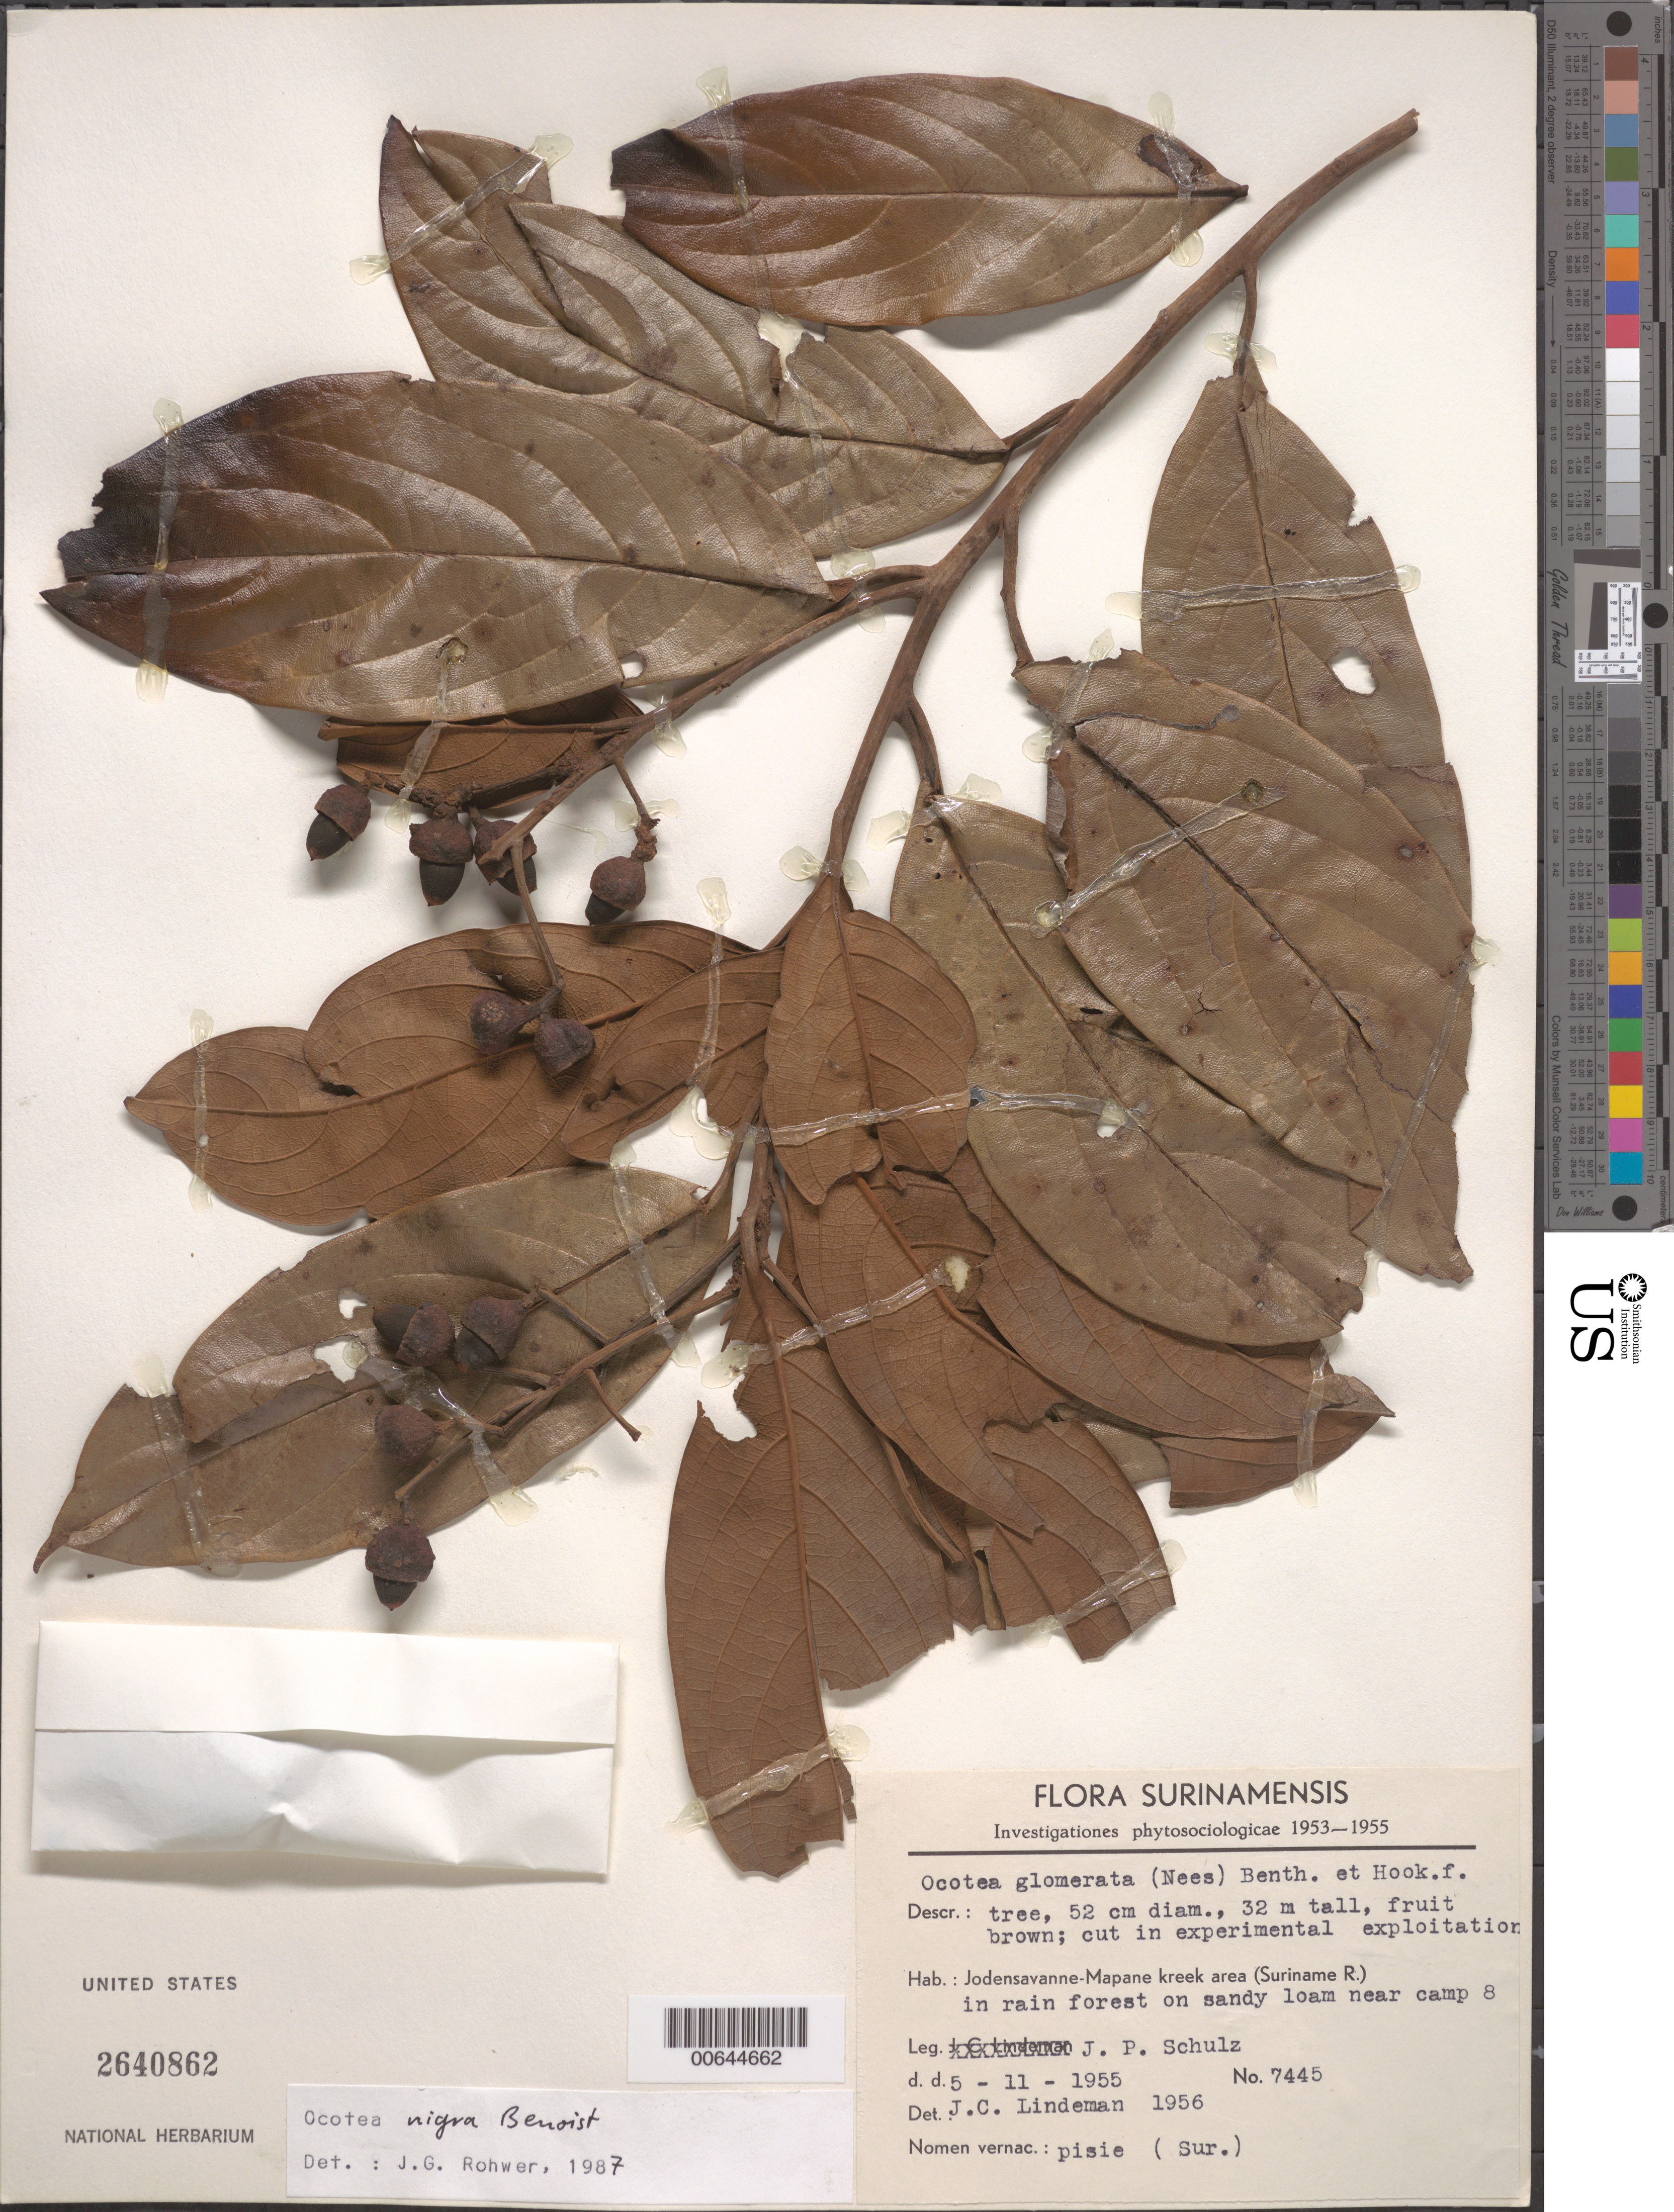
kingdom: Plantae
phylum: Tracheophyta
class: Magnoliopsida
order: Laurales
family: Lauraceae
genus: Ocotea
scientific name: Ocotea nigra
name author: Benoist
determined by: Rohwer, J. G.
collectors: J. C. Lindeman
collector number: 7445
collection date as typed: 11-May-55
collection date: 1955-05-11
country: Suriname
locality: Jodensavanne-Mapane kreek area (Suriname River)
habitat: Rainforest on sandy loam near camp 8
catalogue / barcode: US 2640862